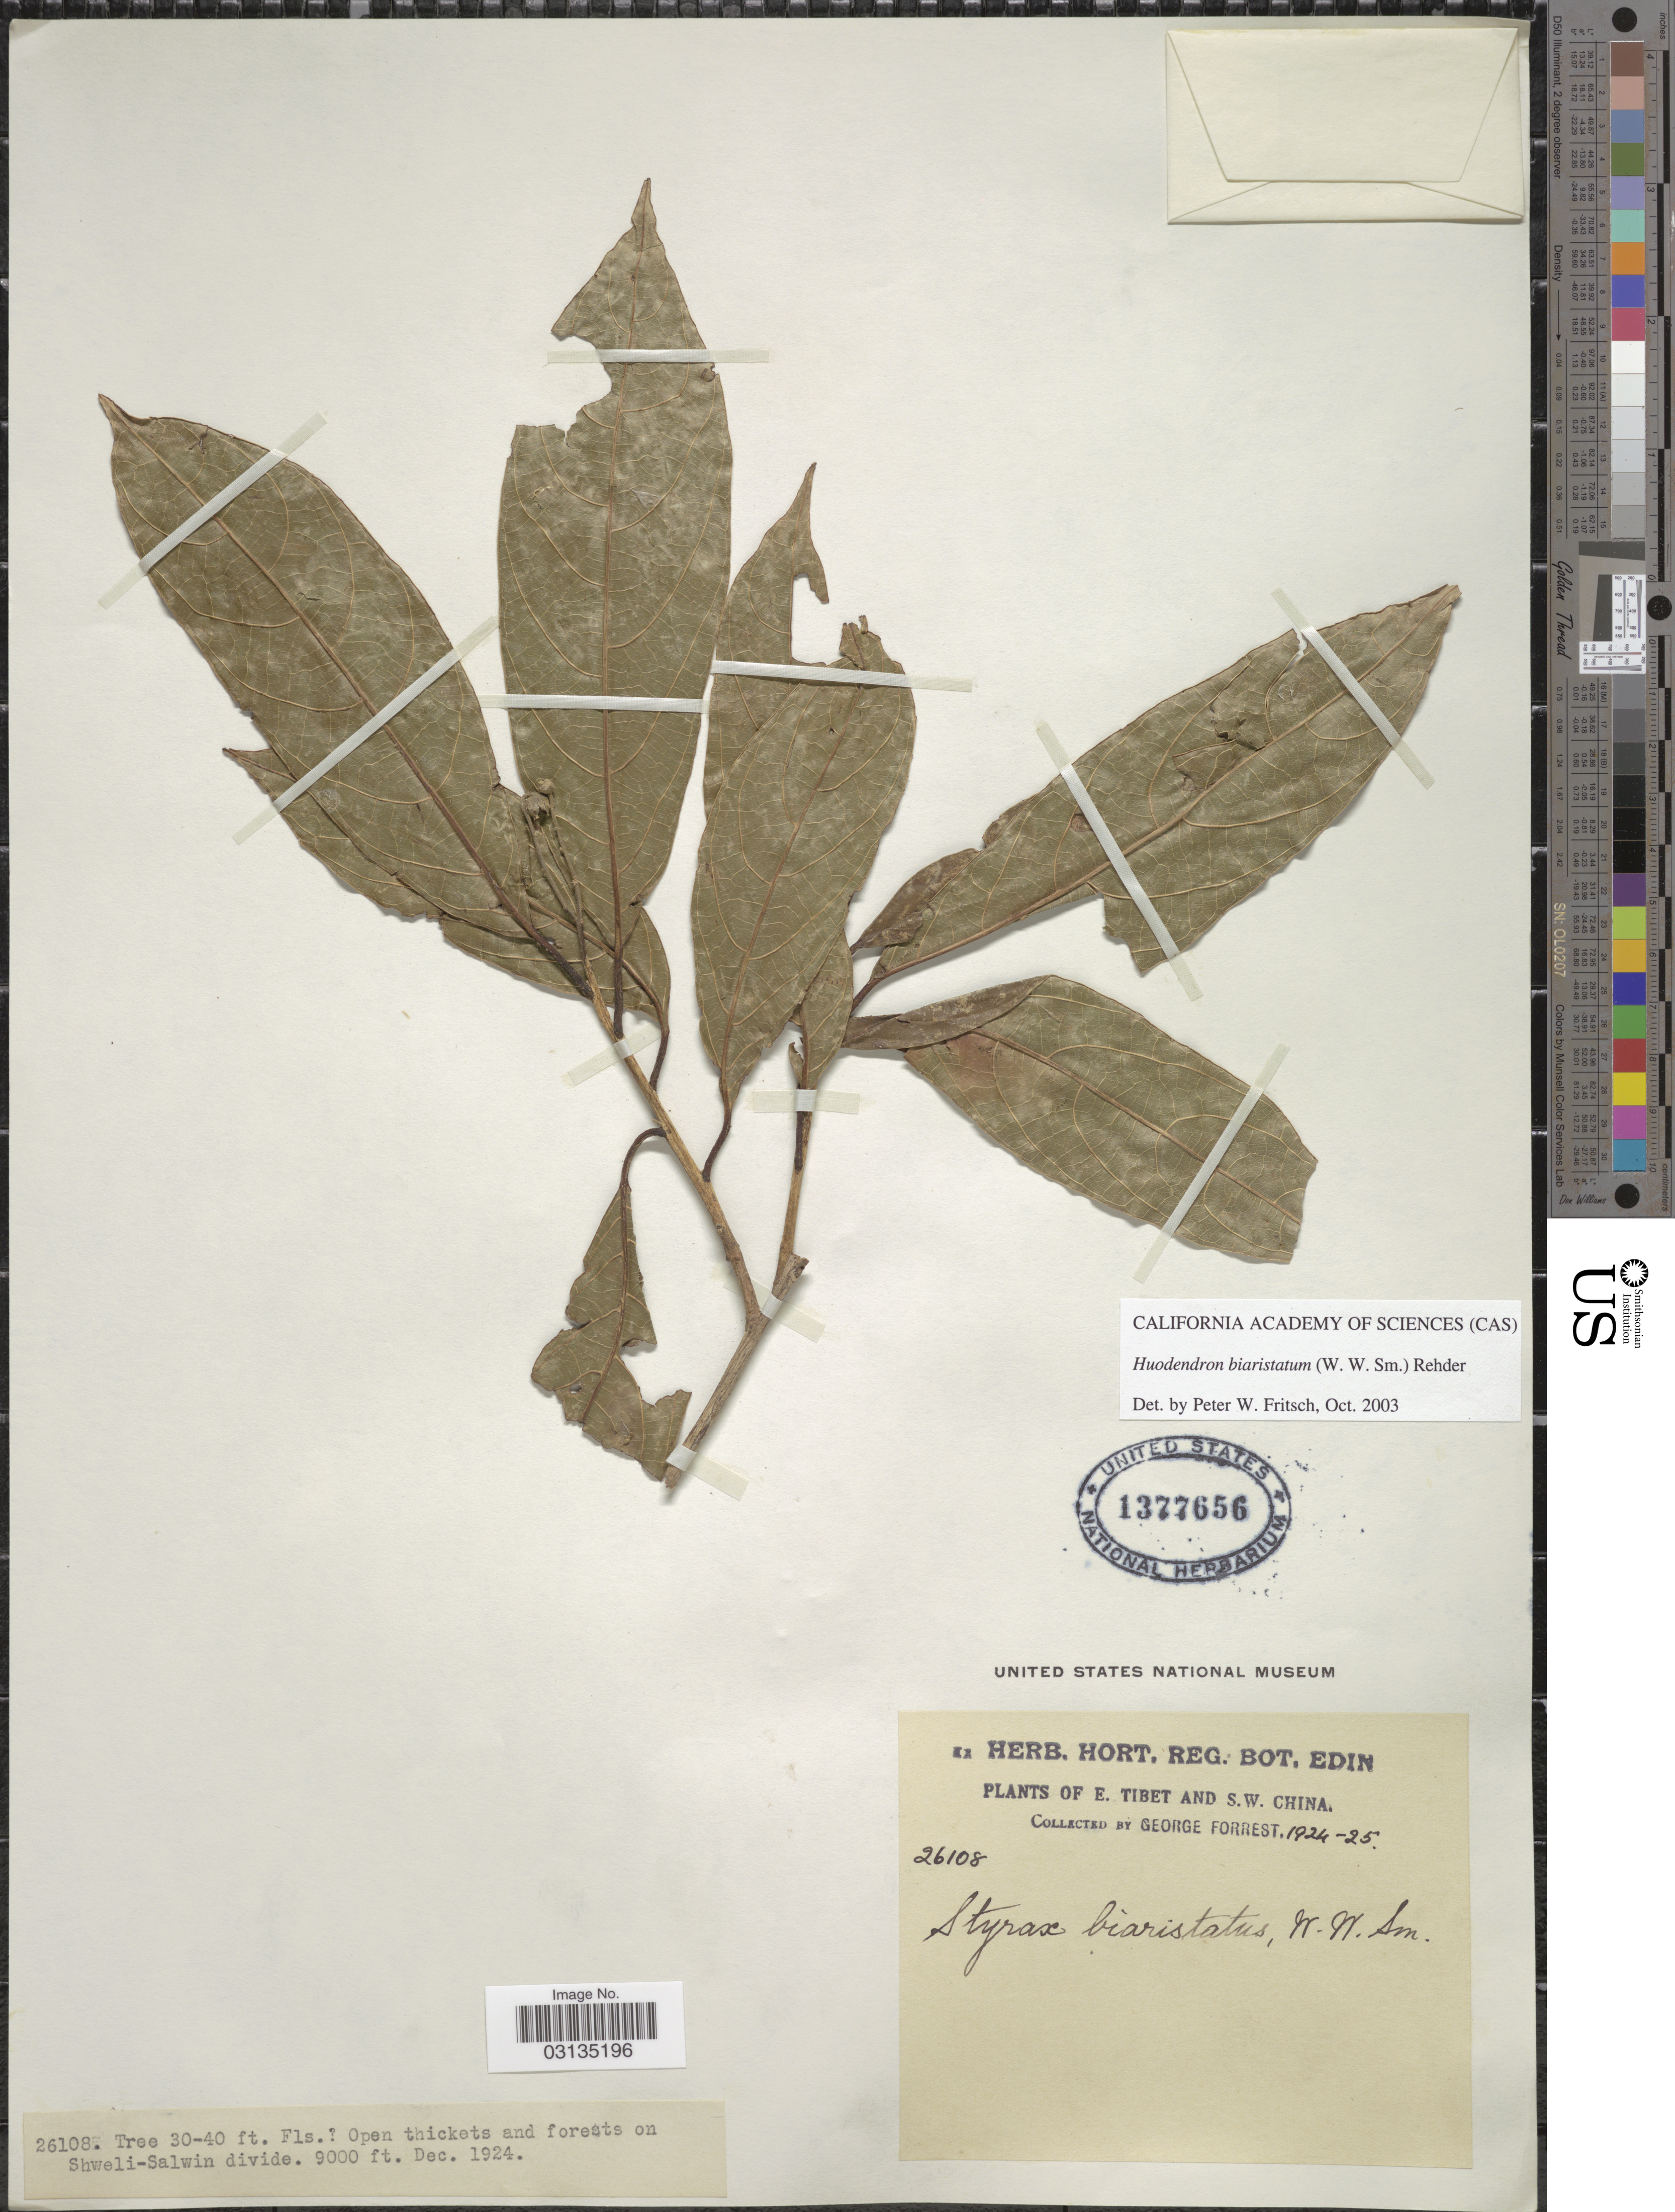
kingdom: Plantae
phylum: Tracheophyta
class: Magnoliopsida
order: Ericales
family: Styracaceae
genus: Huodendron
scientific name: Huodendron biaristatum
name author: (W.W. Sm.) Rehder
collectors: G. Forrest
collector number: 26108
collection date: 1924-12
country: China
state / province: Xizang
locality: E. Tibet and S.W. China, Open thickets and forests on Shweli-Salwin divide.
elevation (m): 2743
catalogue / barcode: US 1377656